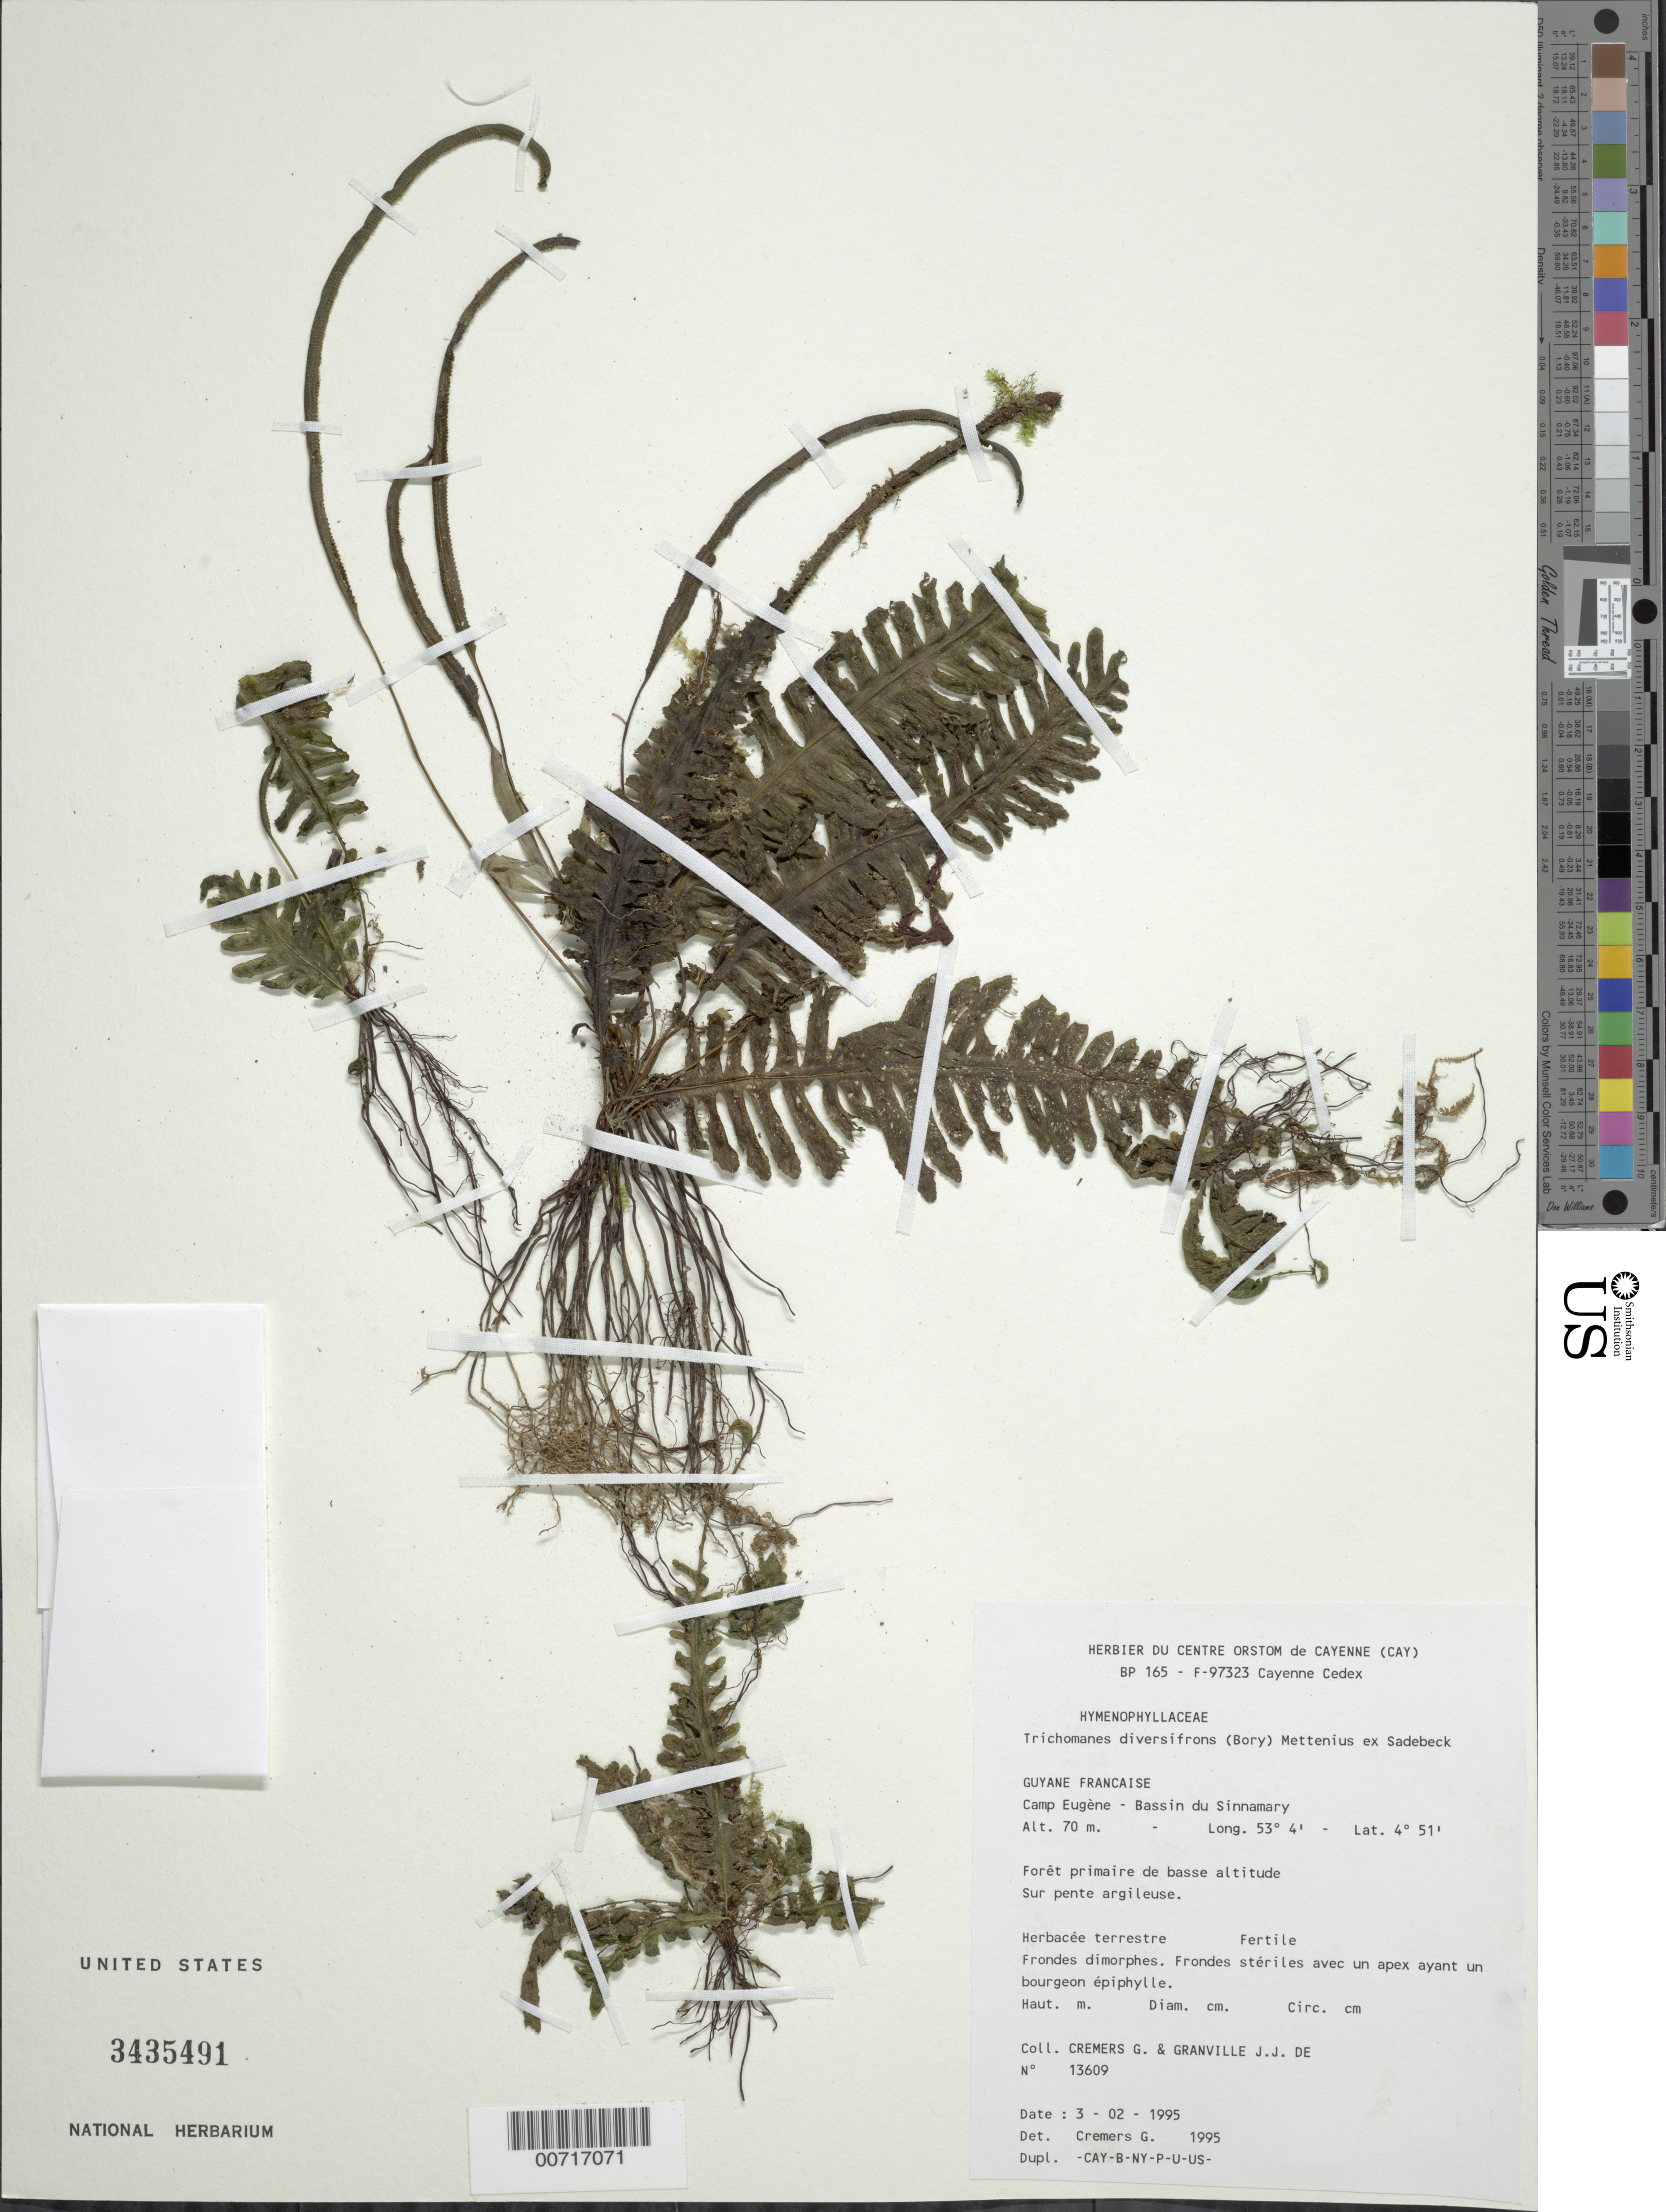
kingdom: Plantae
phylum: Tracheophyta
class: Polypodiopsida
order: Hymenophyllales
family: Hymenophyllaceae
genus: Trichomanes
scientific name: Trichomanes diversifrons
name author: (Bory) Mett. ex Sadeb.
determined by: Cremers, Georges A.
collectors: G. Cremers & J.-J. de Granville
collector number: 13609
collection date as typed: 3-Feb-95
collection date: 1995-02-03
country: French Guiana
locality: Camp Eugène, Bassin du Sinnamary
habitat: Low primary forest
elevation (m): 70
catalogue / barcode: US 3435491